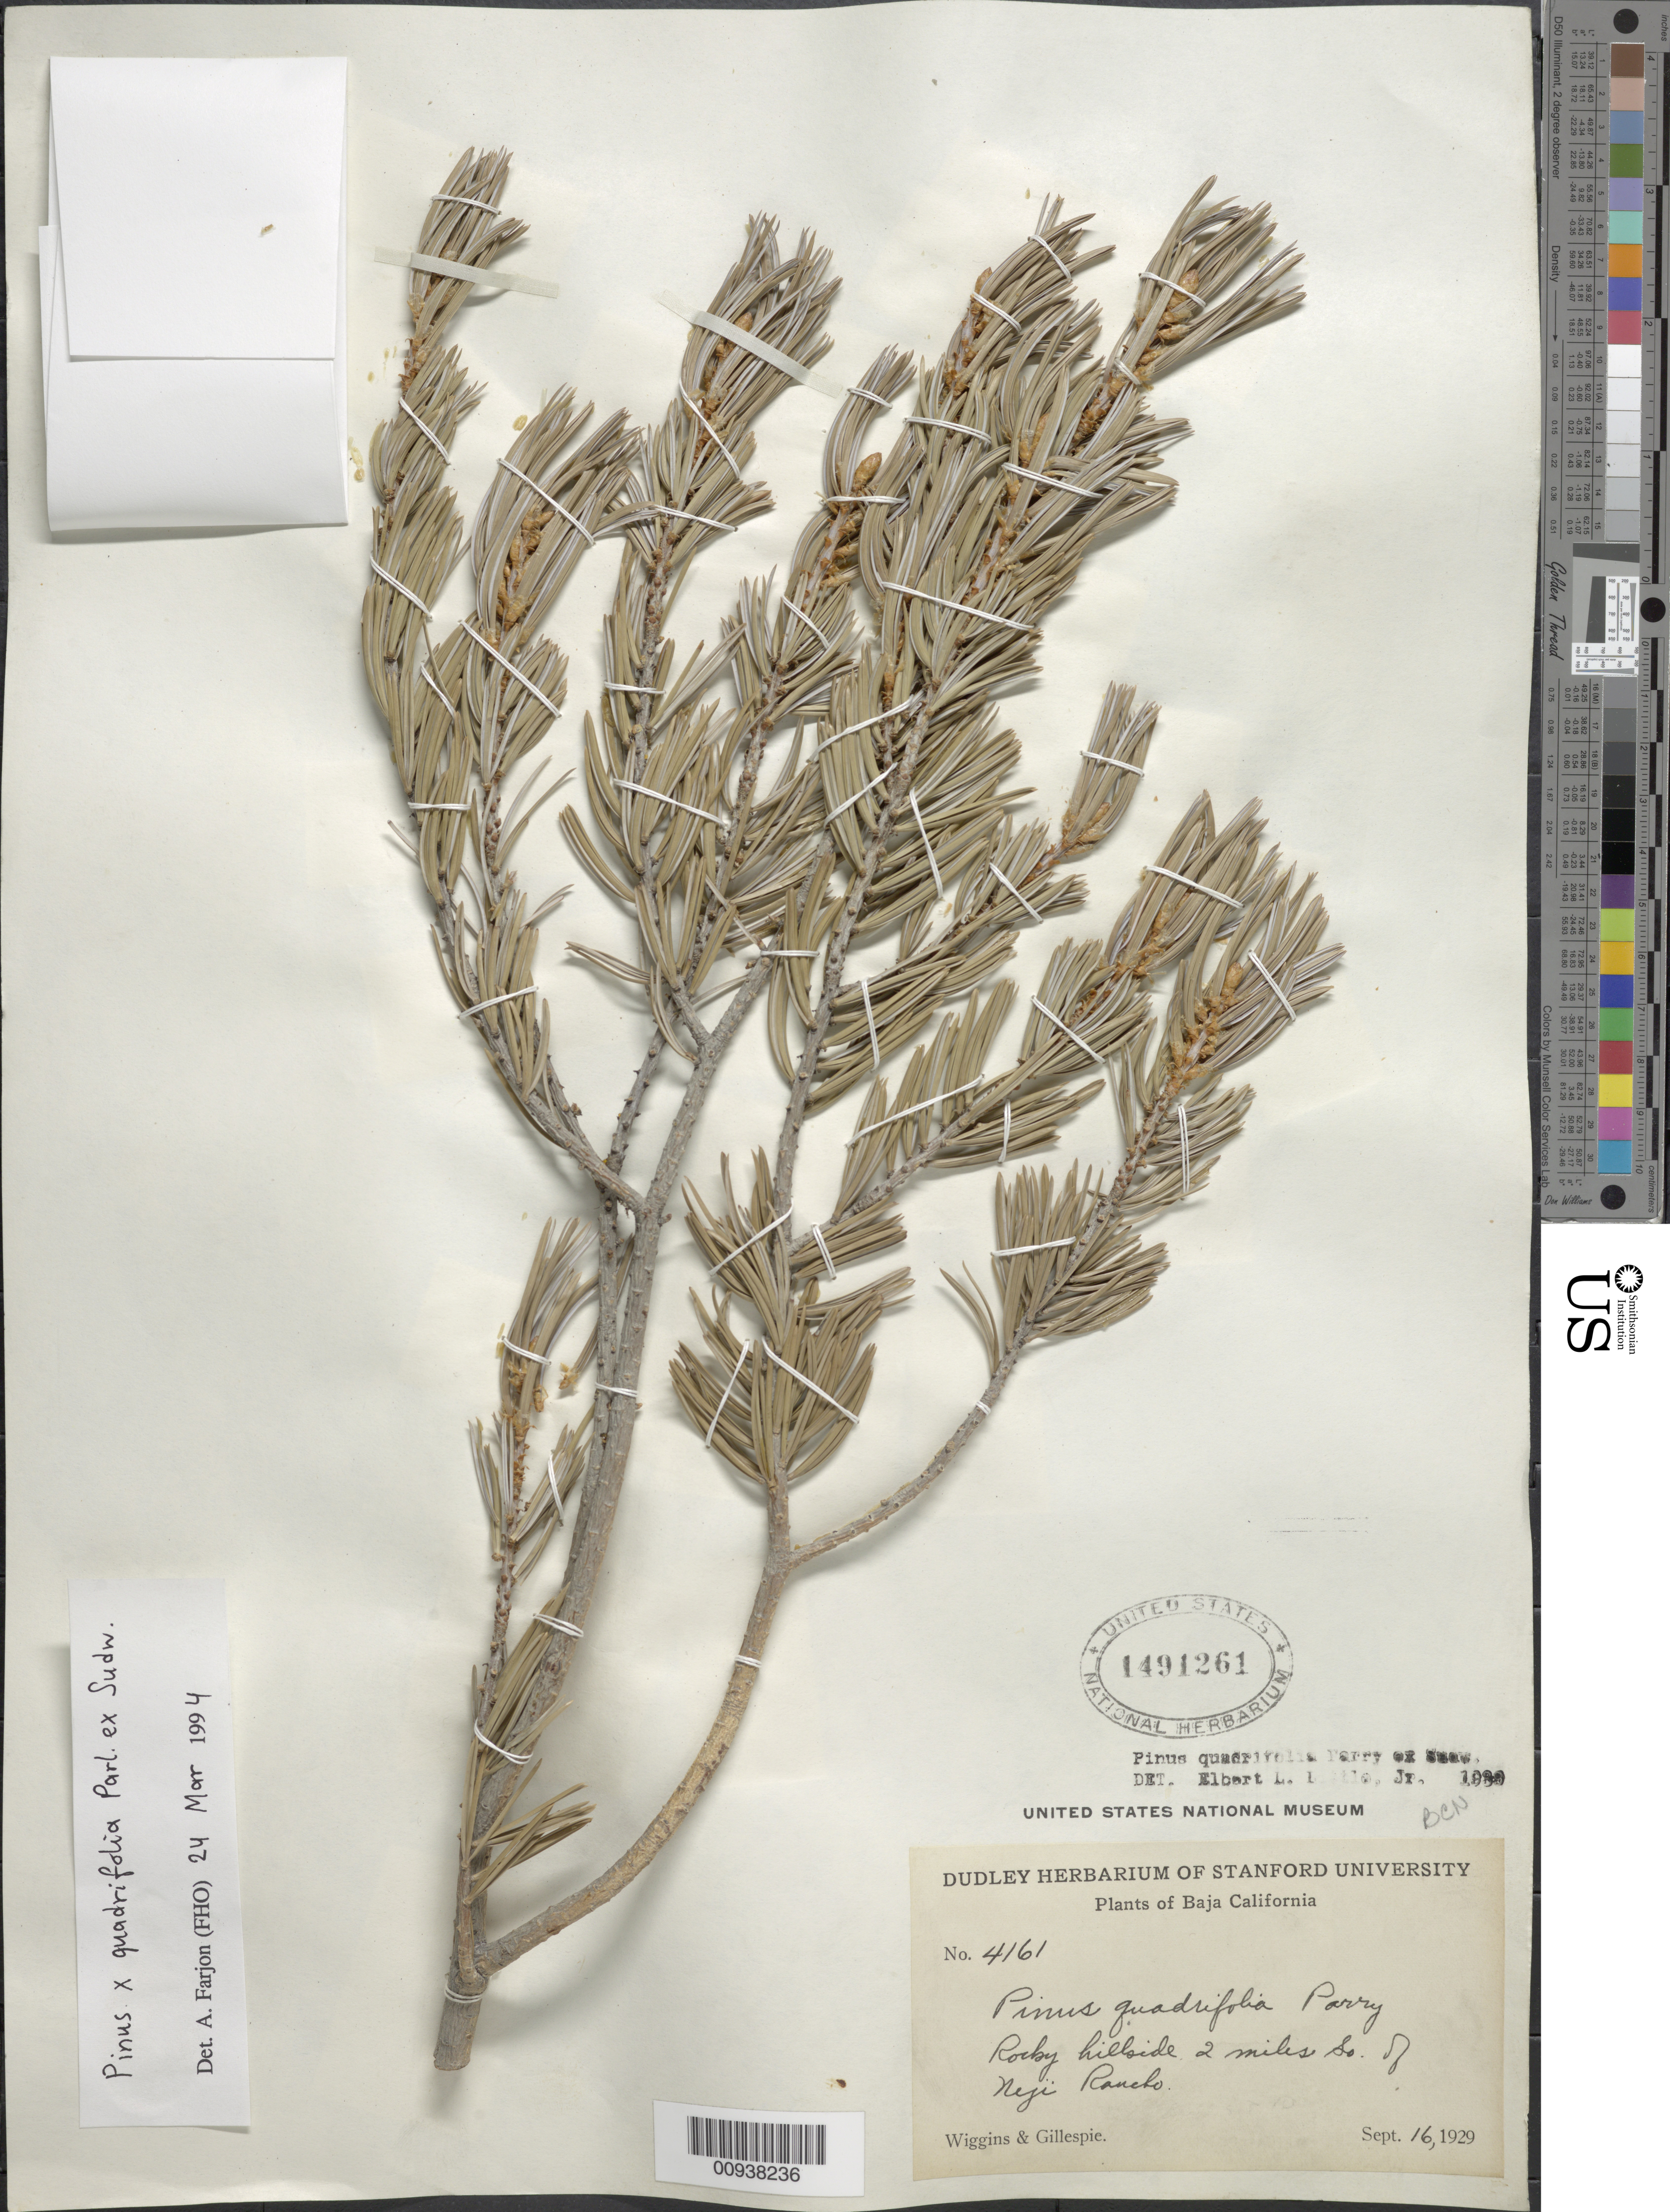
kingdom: Plantae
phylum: Tracheophyta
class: Pinopsida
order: Pinales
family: Pinaceae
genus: Pinus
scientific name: Pinus x quadrifolia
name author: Parl. ex Sudw.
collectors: -- Wiggins & -- Gillespie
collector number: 4161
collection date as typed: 16 Sep 1929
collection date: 1929-09-16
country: Mexico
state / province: Baja California Norte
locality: Rocky hillside 2 miles S of Neji Rancho.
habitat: Rocky hillside.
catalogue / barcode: US 1491261